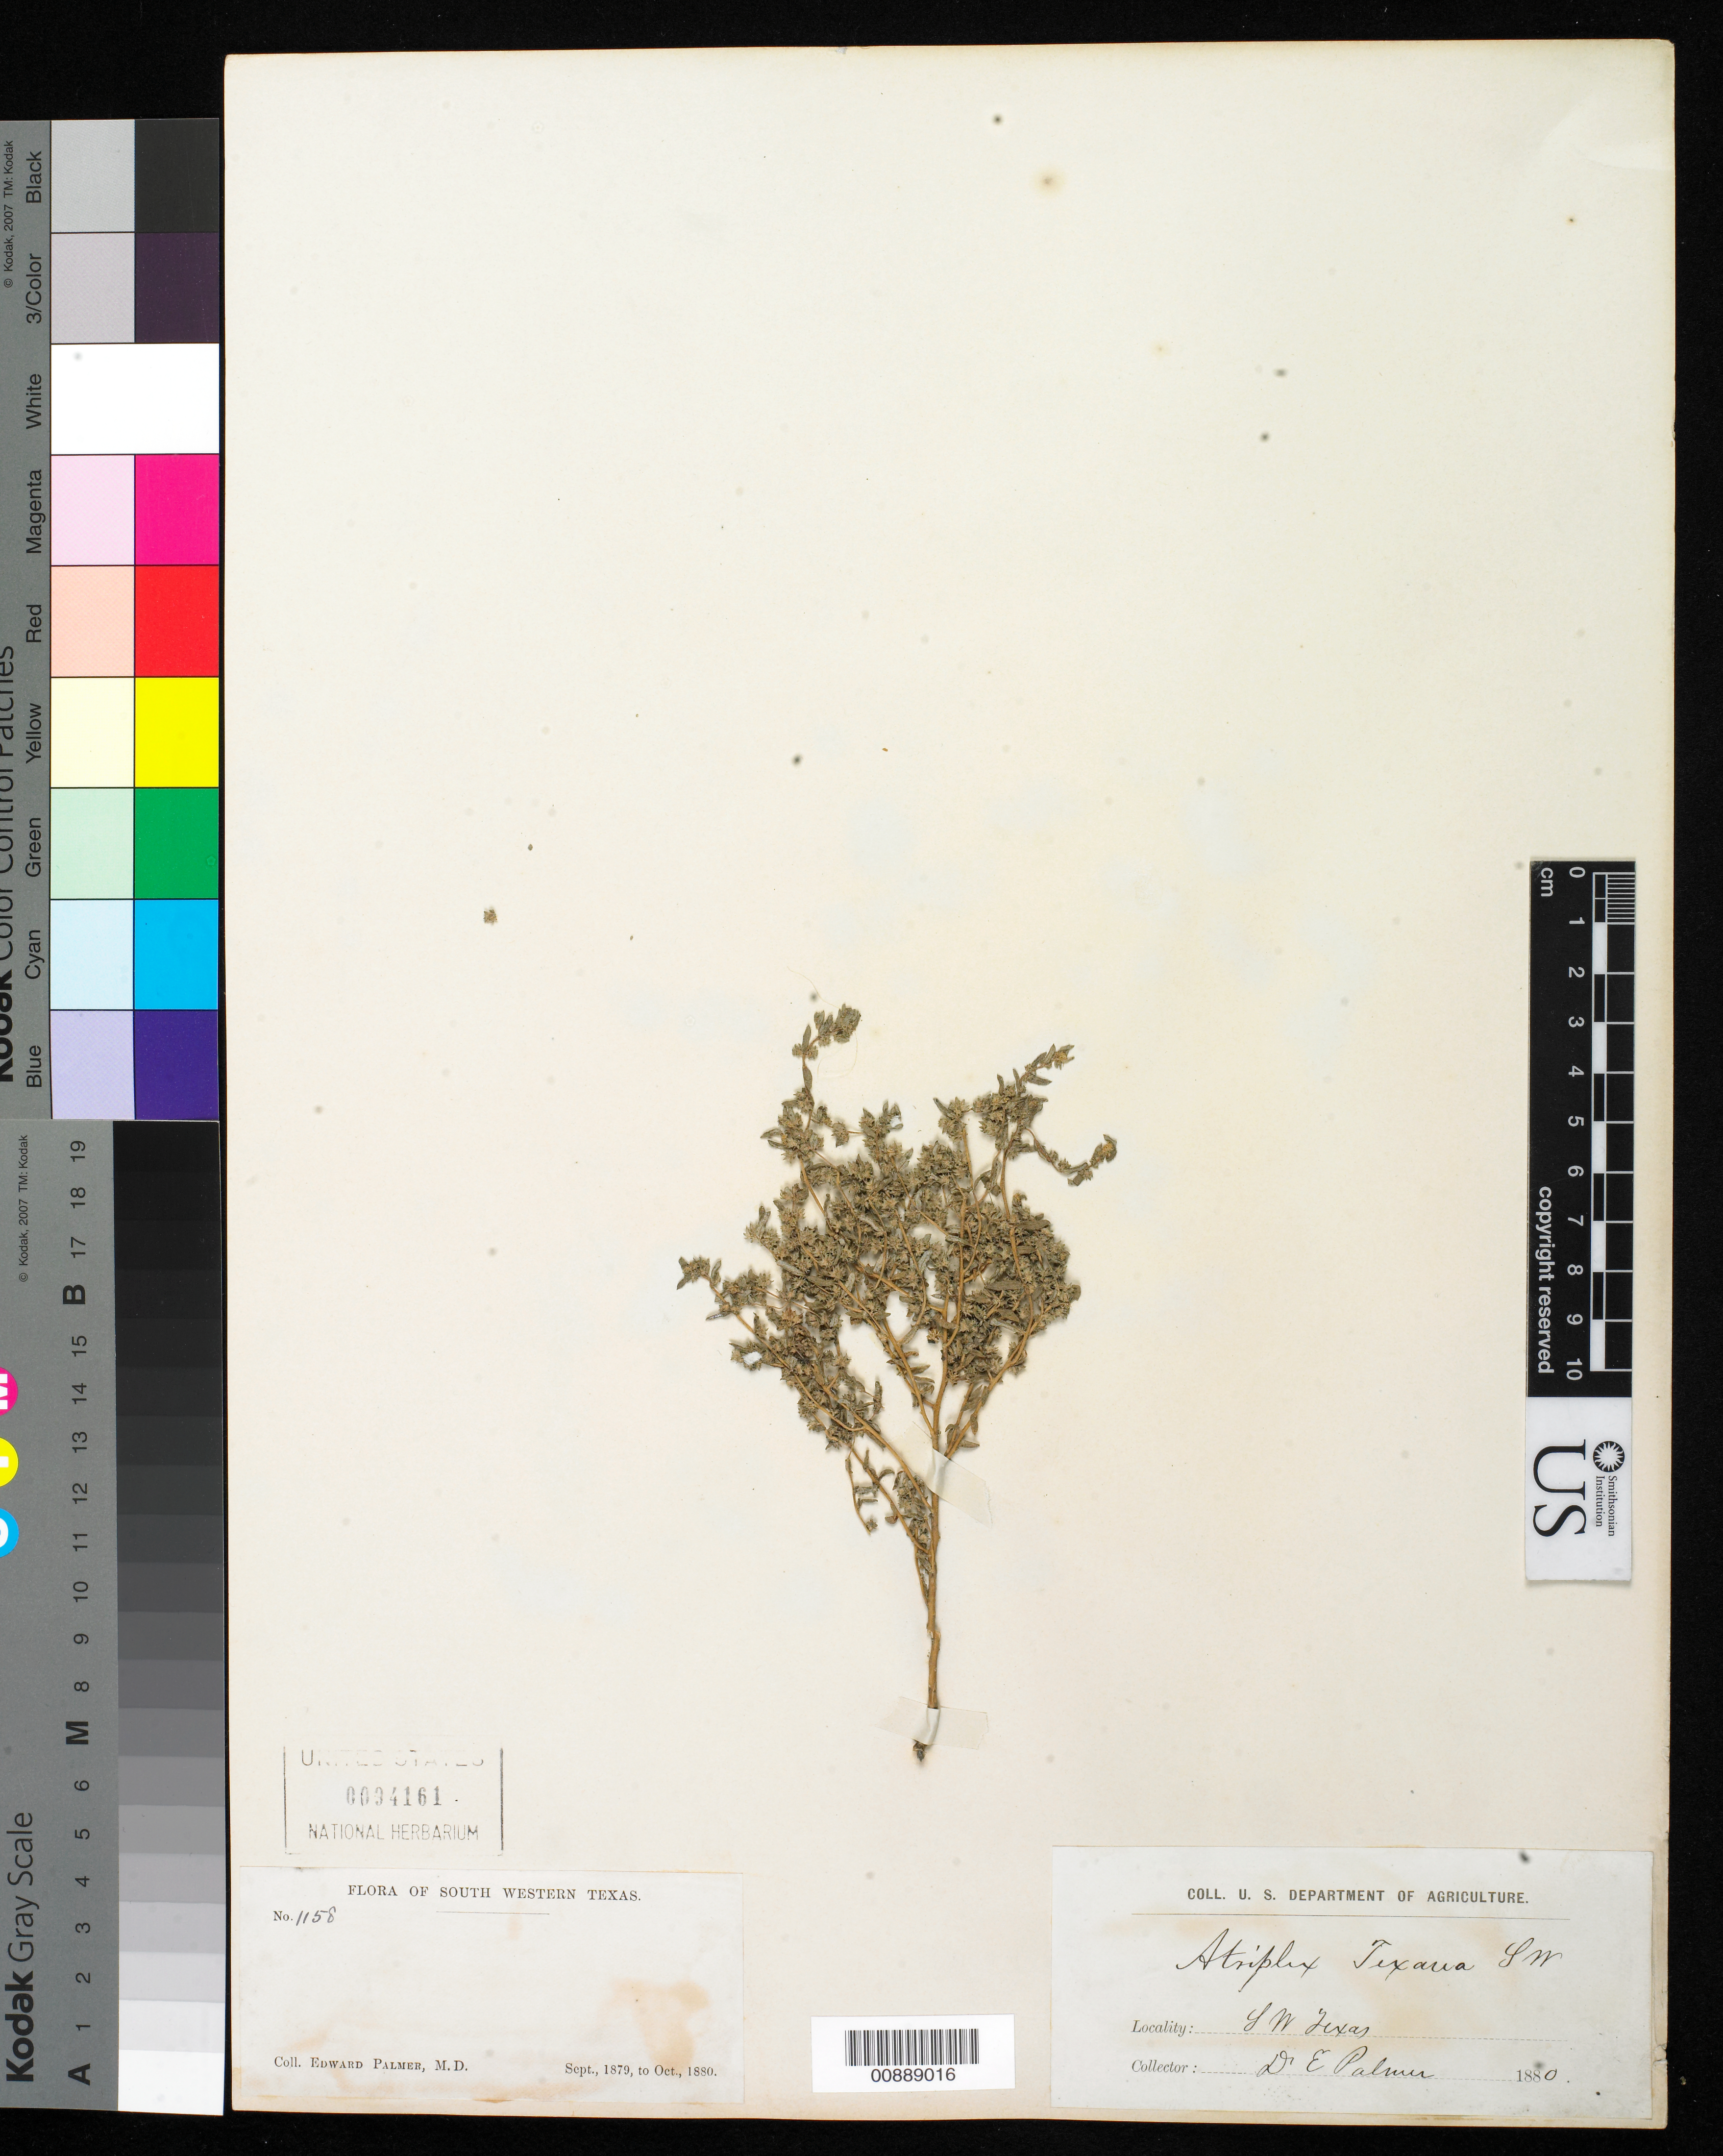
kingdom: Plantae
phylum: Tracheophyta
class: Magnoliopsida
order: Caryophyllales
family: Amaranthaceae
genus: Atriplex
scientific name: Atriplex texana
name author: S. Watson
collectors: E. Palmer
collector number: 1158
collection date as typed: Sep 1879 to -- Oct 1880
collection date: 1879-09/1880-10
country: United States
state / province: Texas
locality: SW Texas.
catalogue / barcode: US 94161